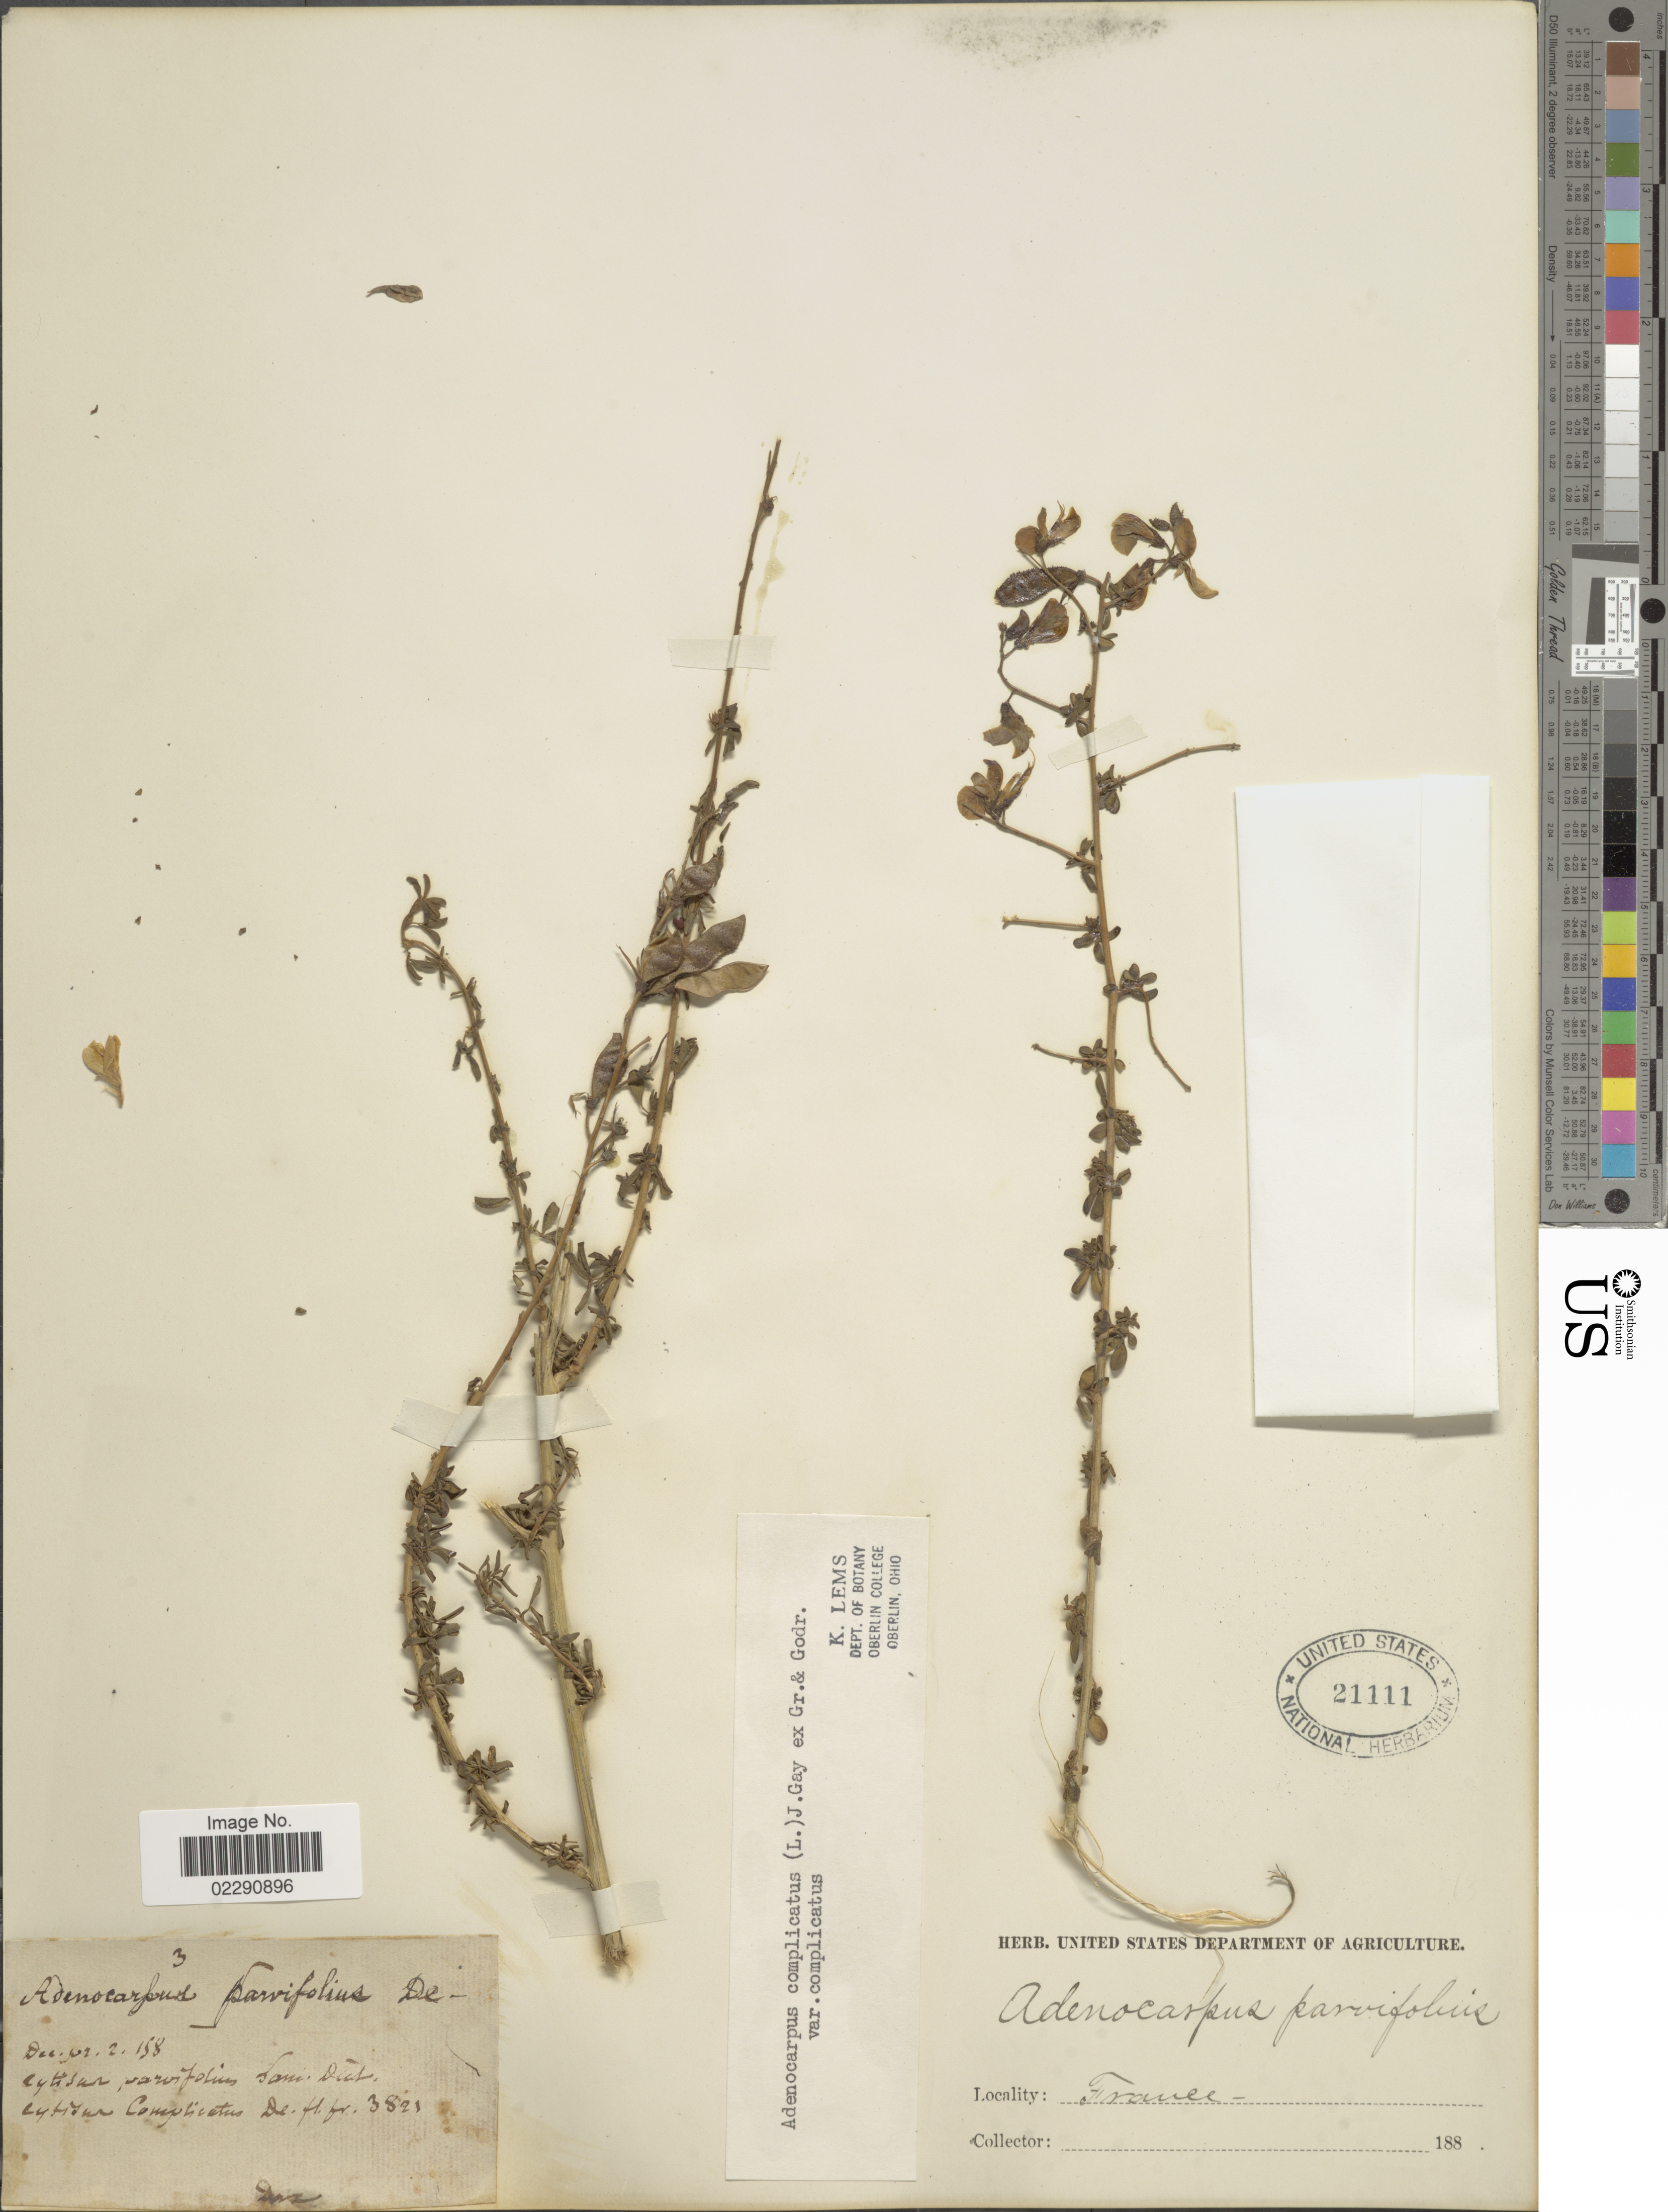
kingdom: Plantae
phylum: Tracheophyta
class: Magnoliopsida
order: Fabales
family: Fabaceae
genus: Adenocarpus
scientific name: Adenocarpus complicatus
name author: J. Gay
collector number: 3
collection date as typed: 188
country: France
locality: Cytisur paros Jolins Lom, Dict. Cytisur Complicatus [interpreted]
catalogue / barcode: US 21111